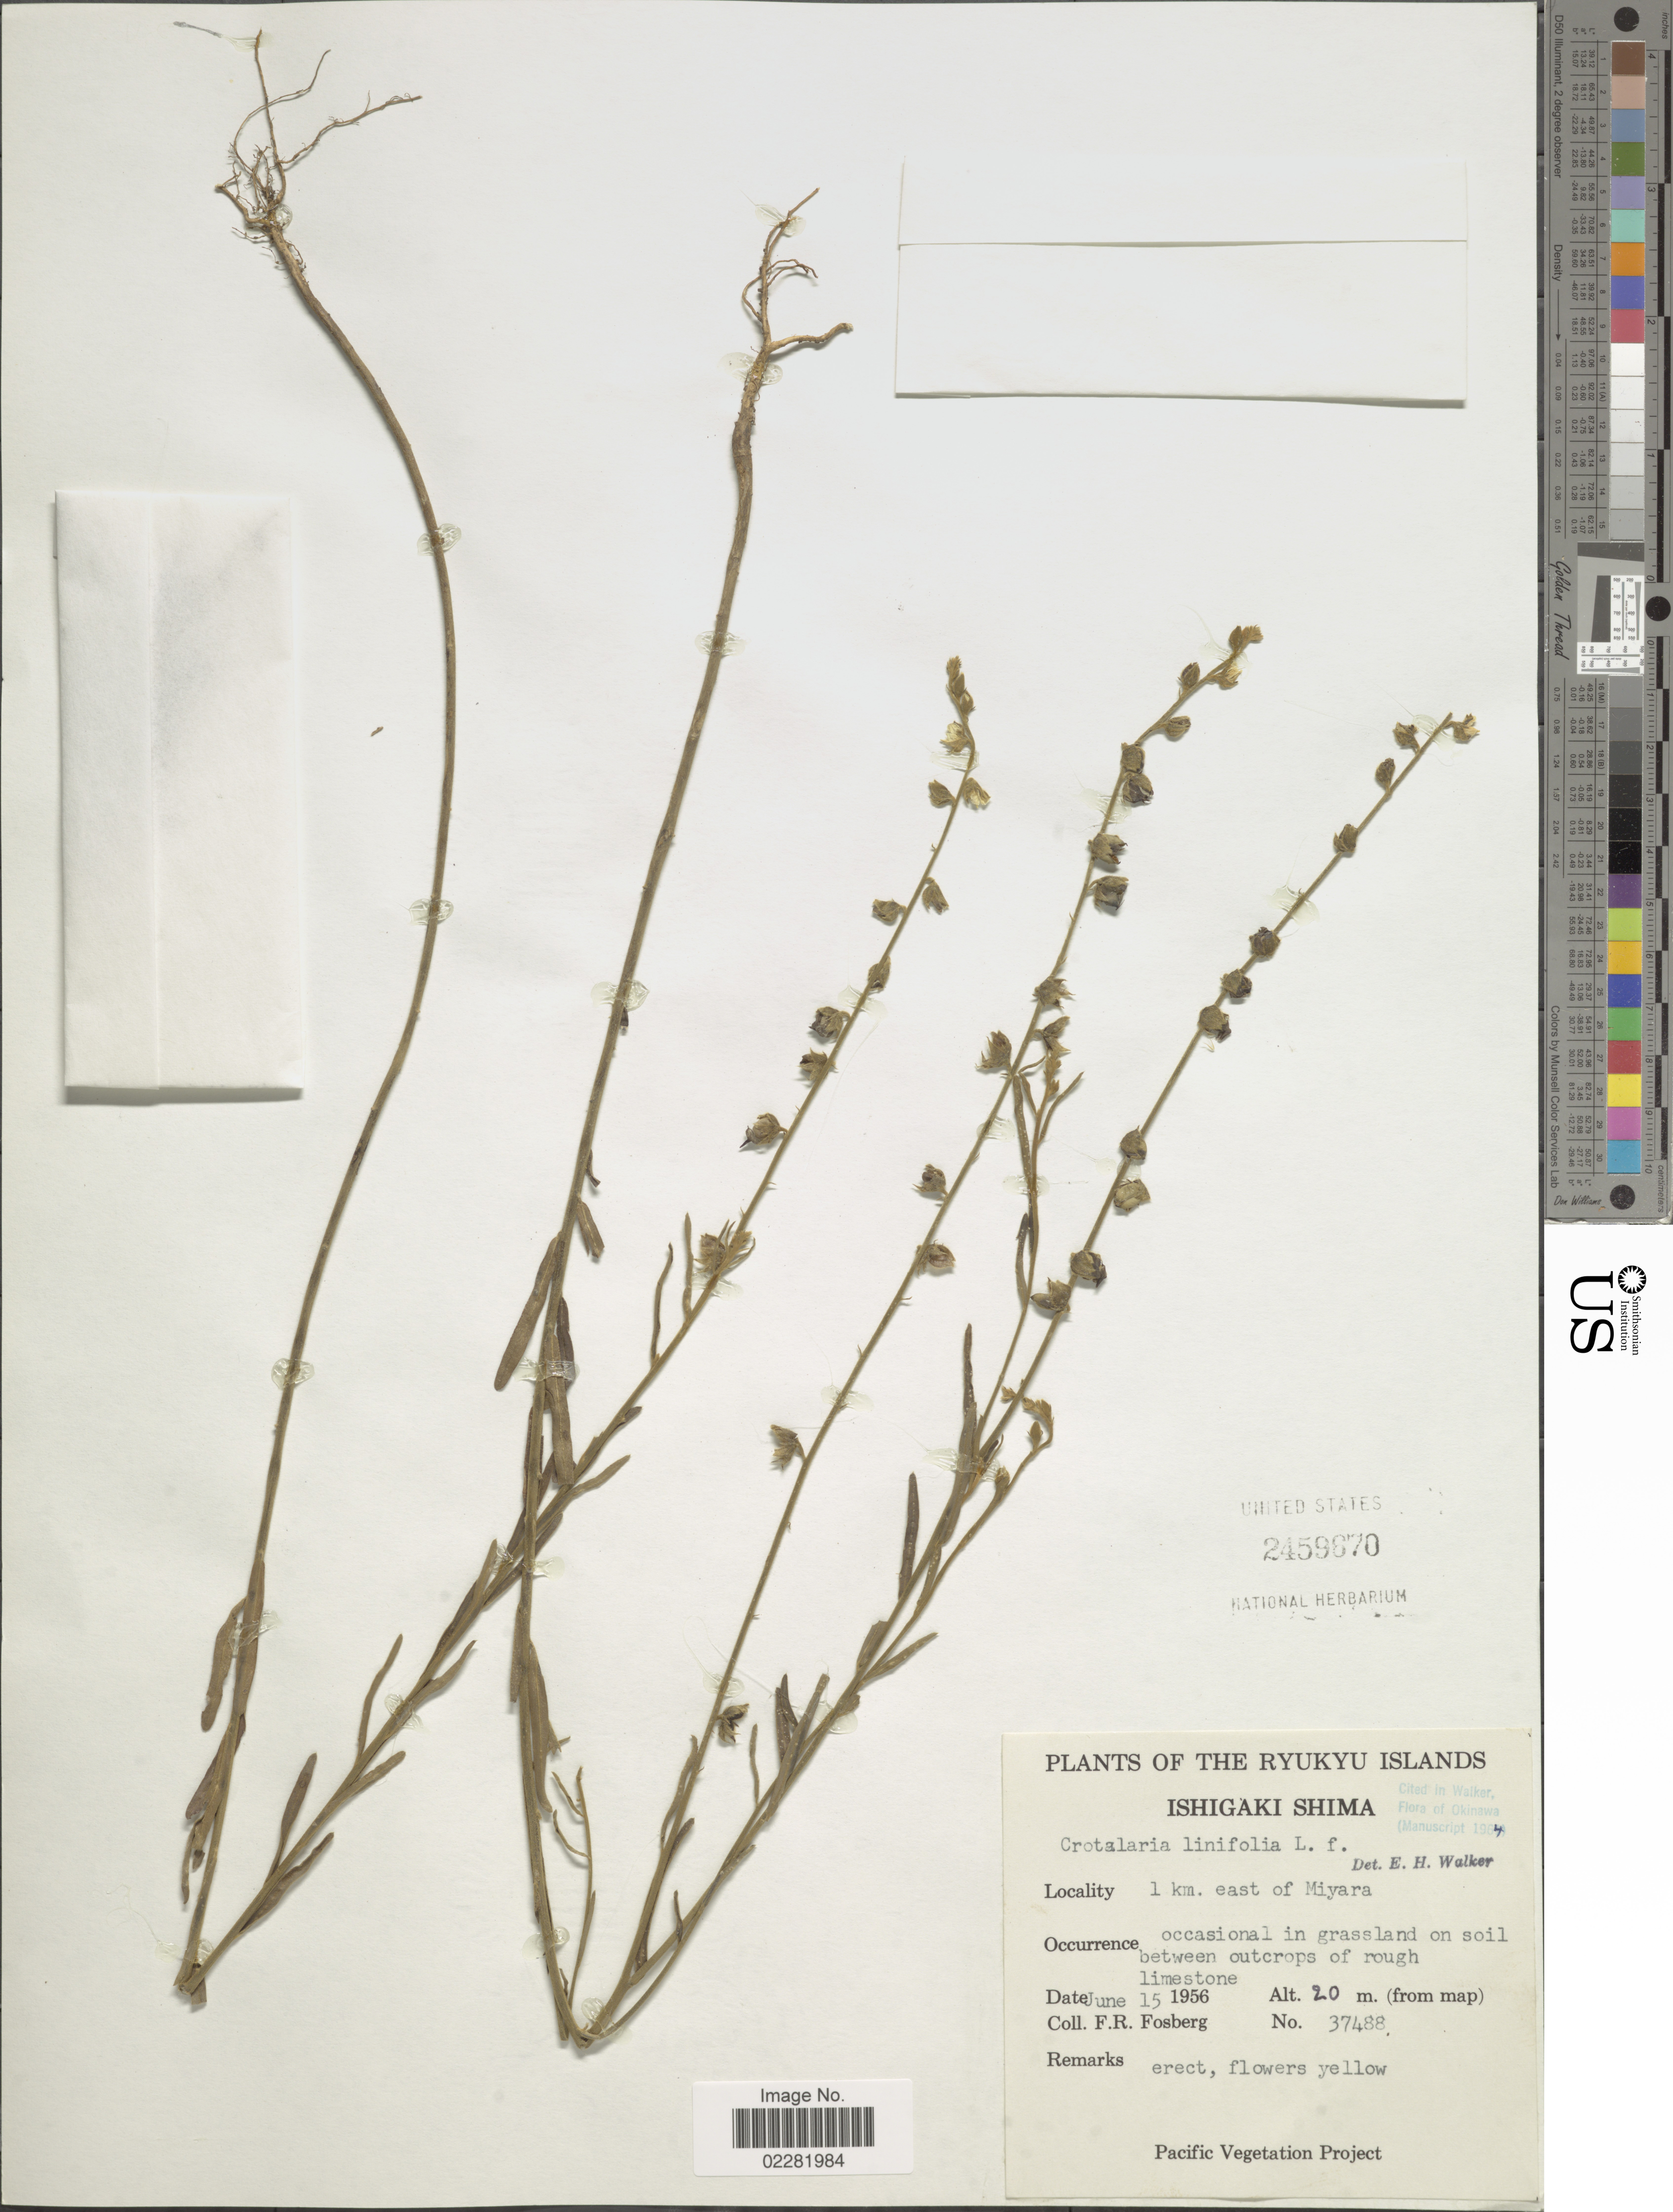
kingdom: Plantae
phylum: Tracheophyta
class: Magnoliopsida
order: Fabales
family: Fabaceae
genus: Crotalaria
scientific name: Crotalaria linifolia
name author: L. f.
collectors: F. R. Fosberg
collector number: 37488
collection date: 1956-06-15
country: Japan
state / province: Okinawa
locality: Ryukuyu Islands, Ishigaki Shima. 1 km. east of Miyara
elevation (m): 20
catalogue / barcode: US 2459670